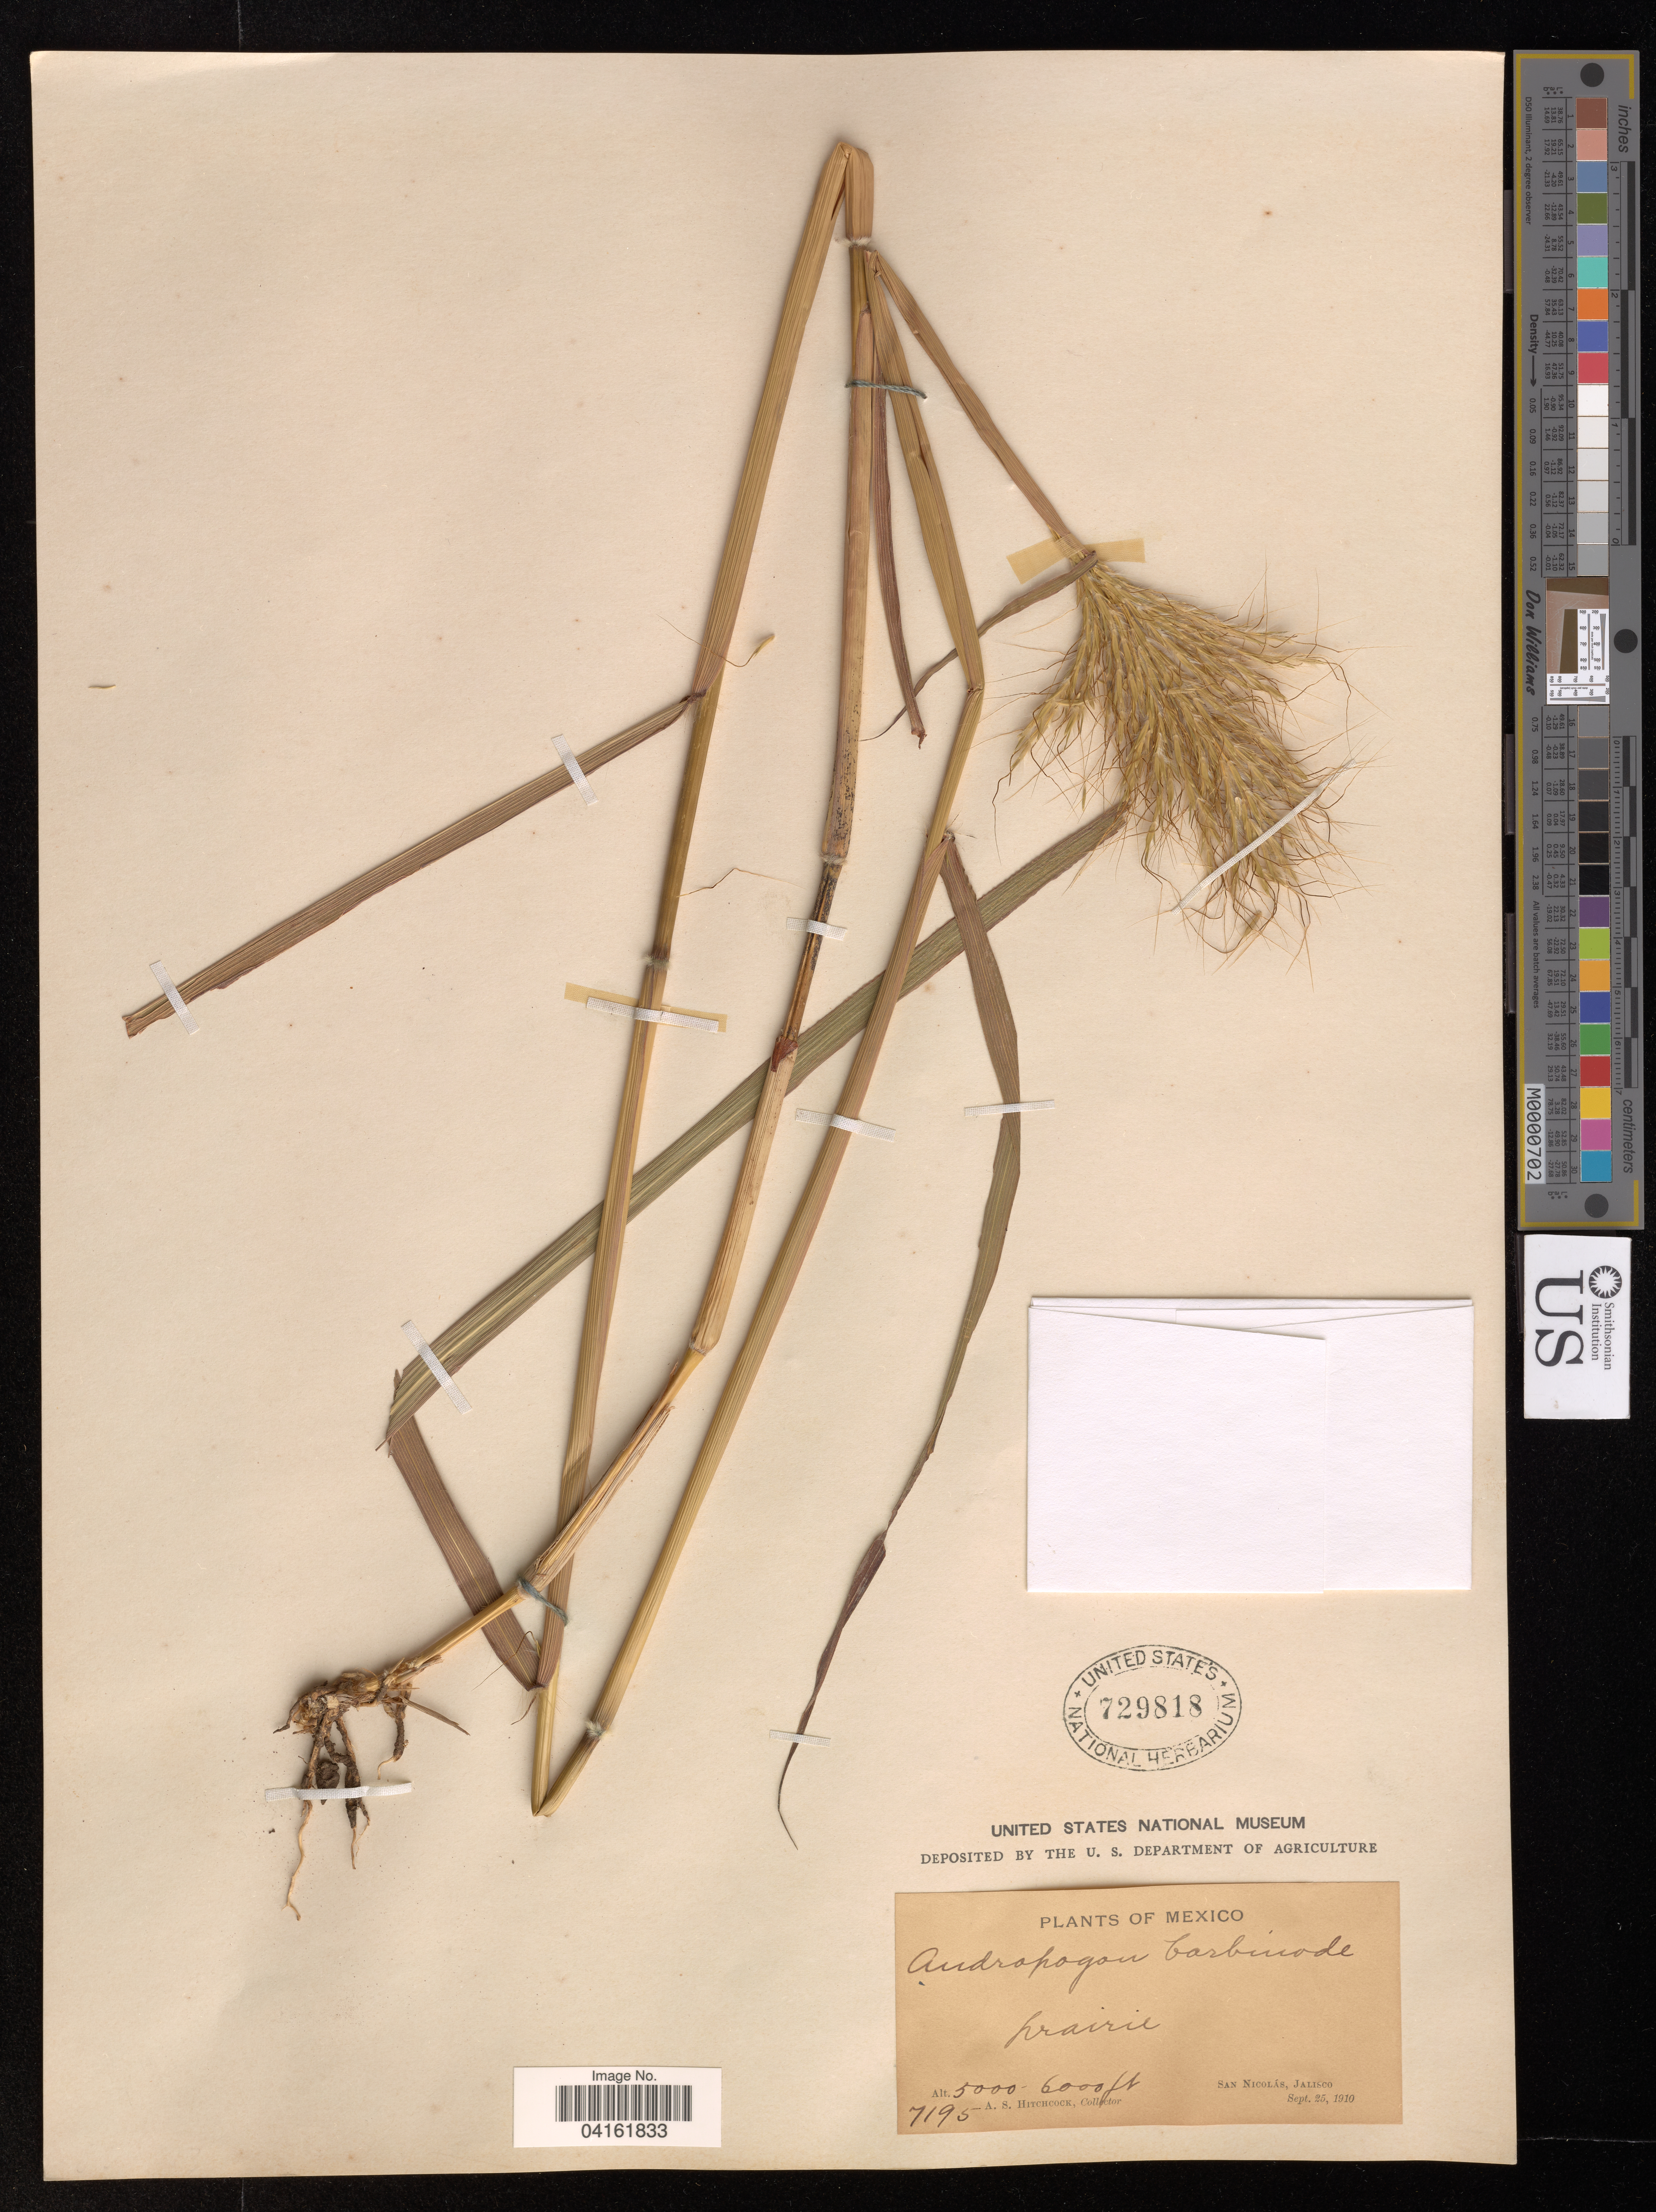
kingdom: Plantae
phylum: Tracheophyta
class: Liliopsida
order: Poales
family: Poaceae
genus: Andropogon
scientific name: Andropogon barbinodis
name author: Lag.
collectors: A. Hitchcock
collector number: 7195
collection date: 1910-09-25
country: Mexico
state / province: Jalisco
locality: San Nicolás.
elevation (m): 1524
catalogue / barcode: US 729818